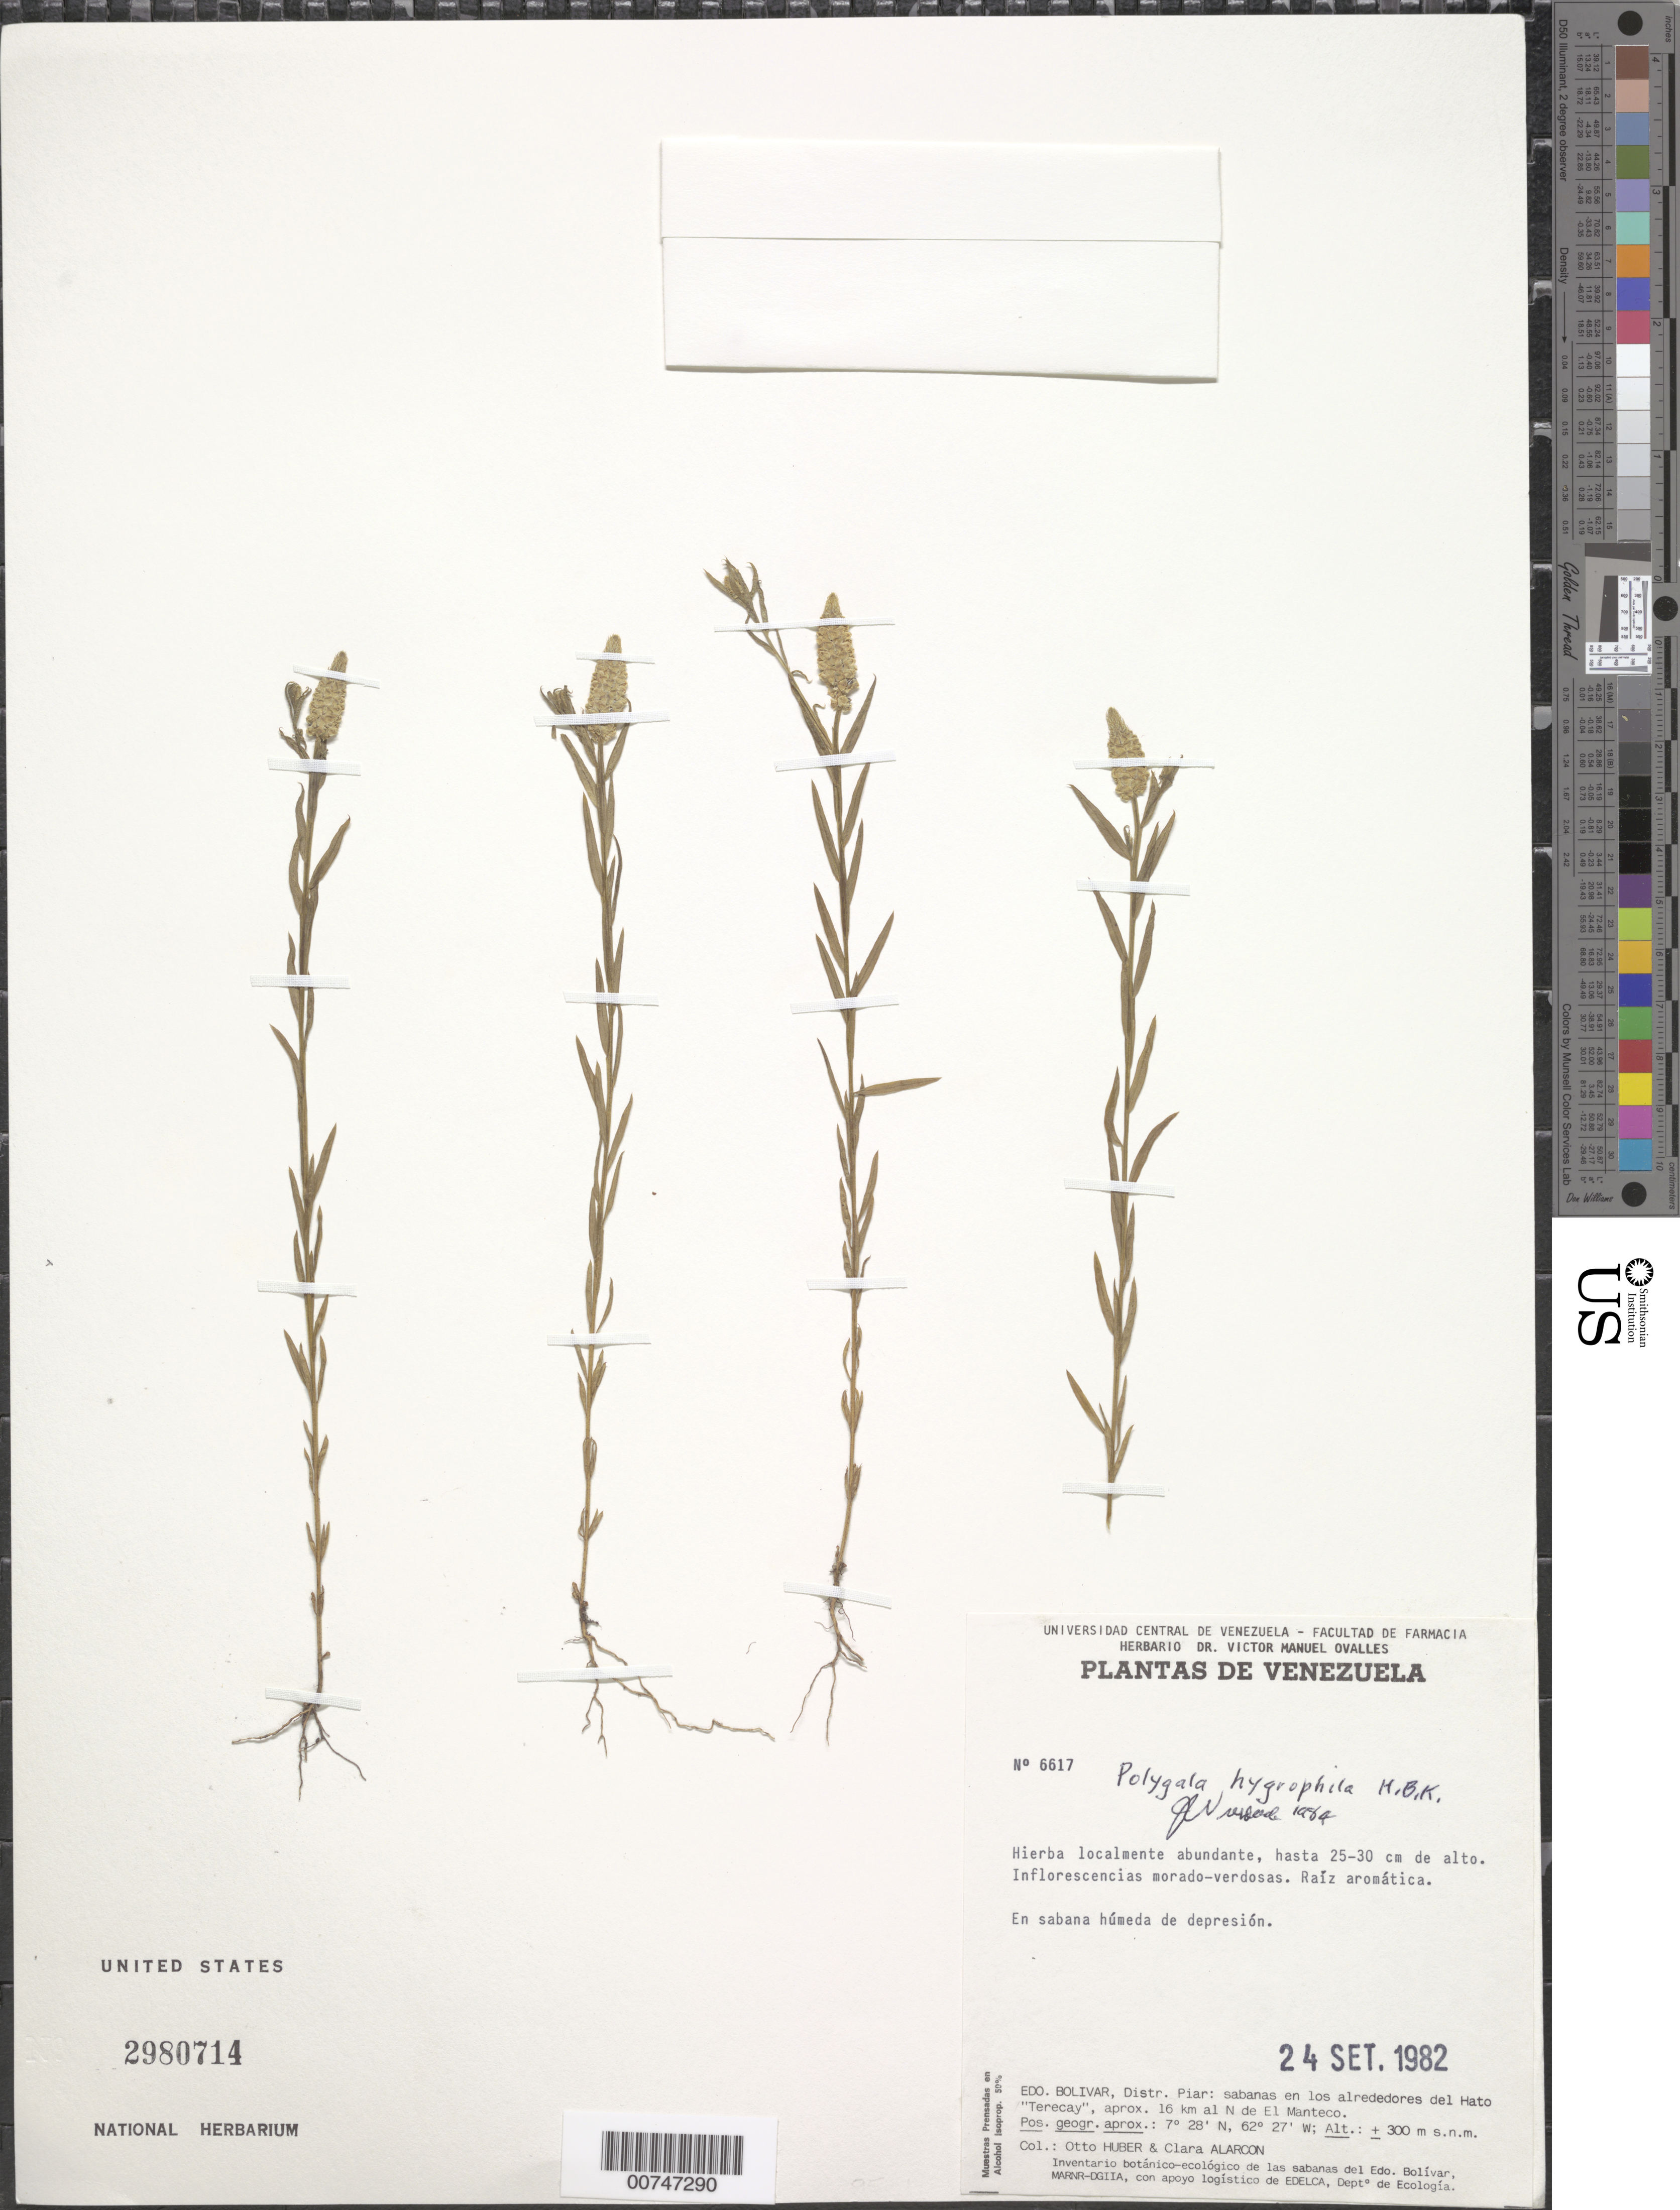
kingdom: Plantae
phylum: Tracheophyta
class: Magnoliopsida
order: Fabales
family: Polygalaceae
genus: Polygala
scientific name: Polygala hygrophila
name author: Kunth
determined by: Wurdack, John J., (US), US (UNITED STATES)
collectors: O. Huber & C. Alarcon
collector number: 6617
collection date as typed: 24-Sep-82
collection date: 1982-09-24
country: Venezuela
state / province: Bolívar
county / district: Piar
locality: El Manteco, 16 km N de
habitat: Wet savanna, in depression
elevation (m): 300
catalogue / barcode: US 2980714